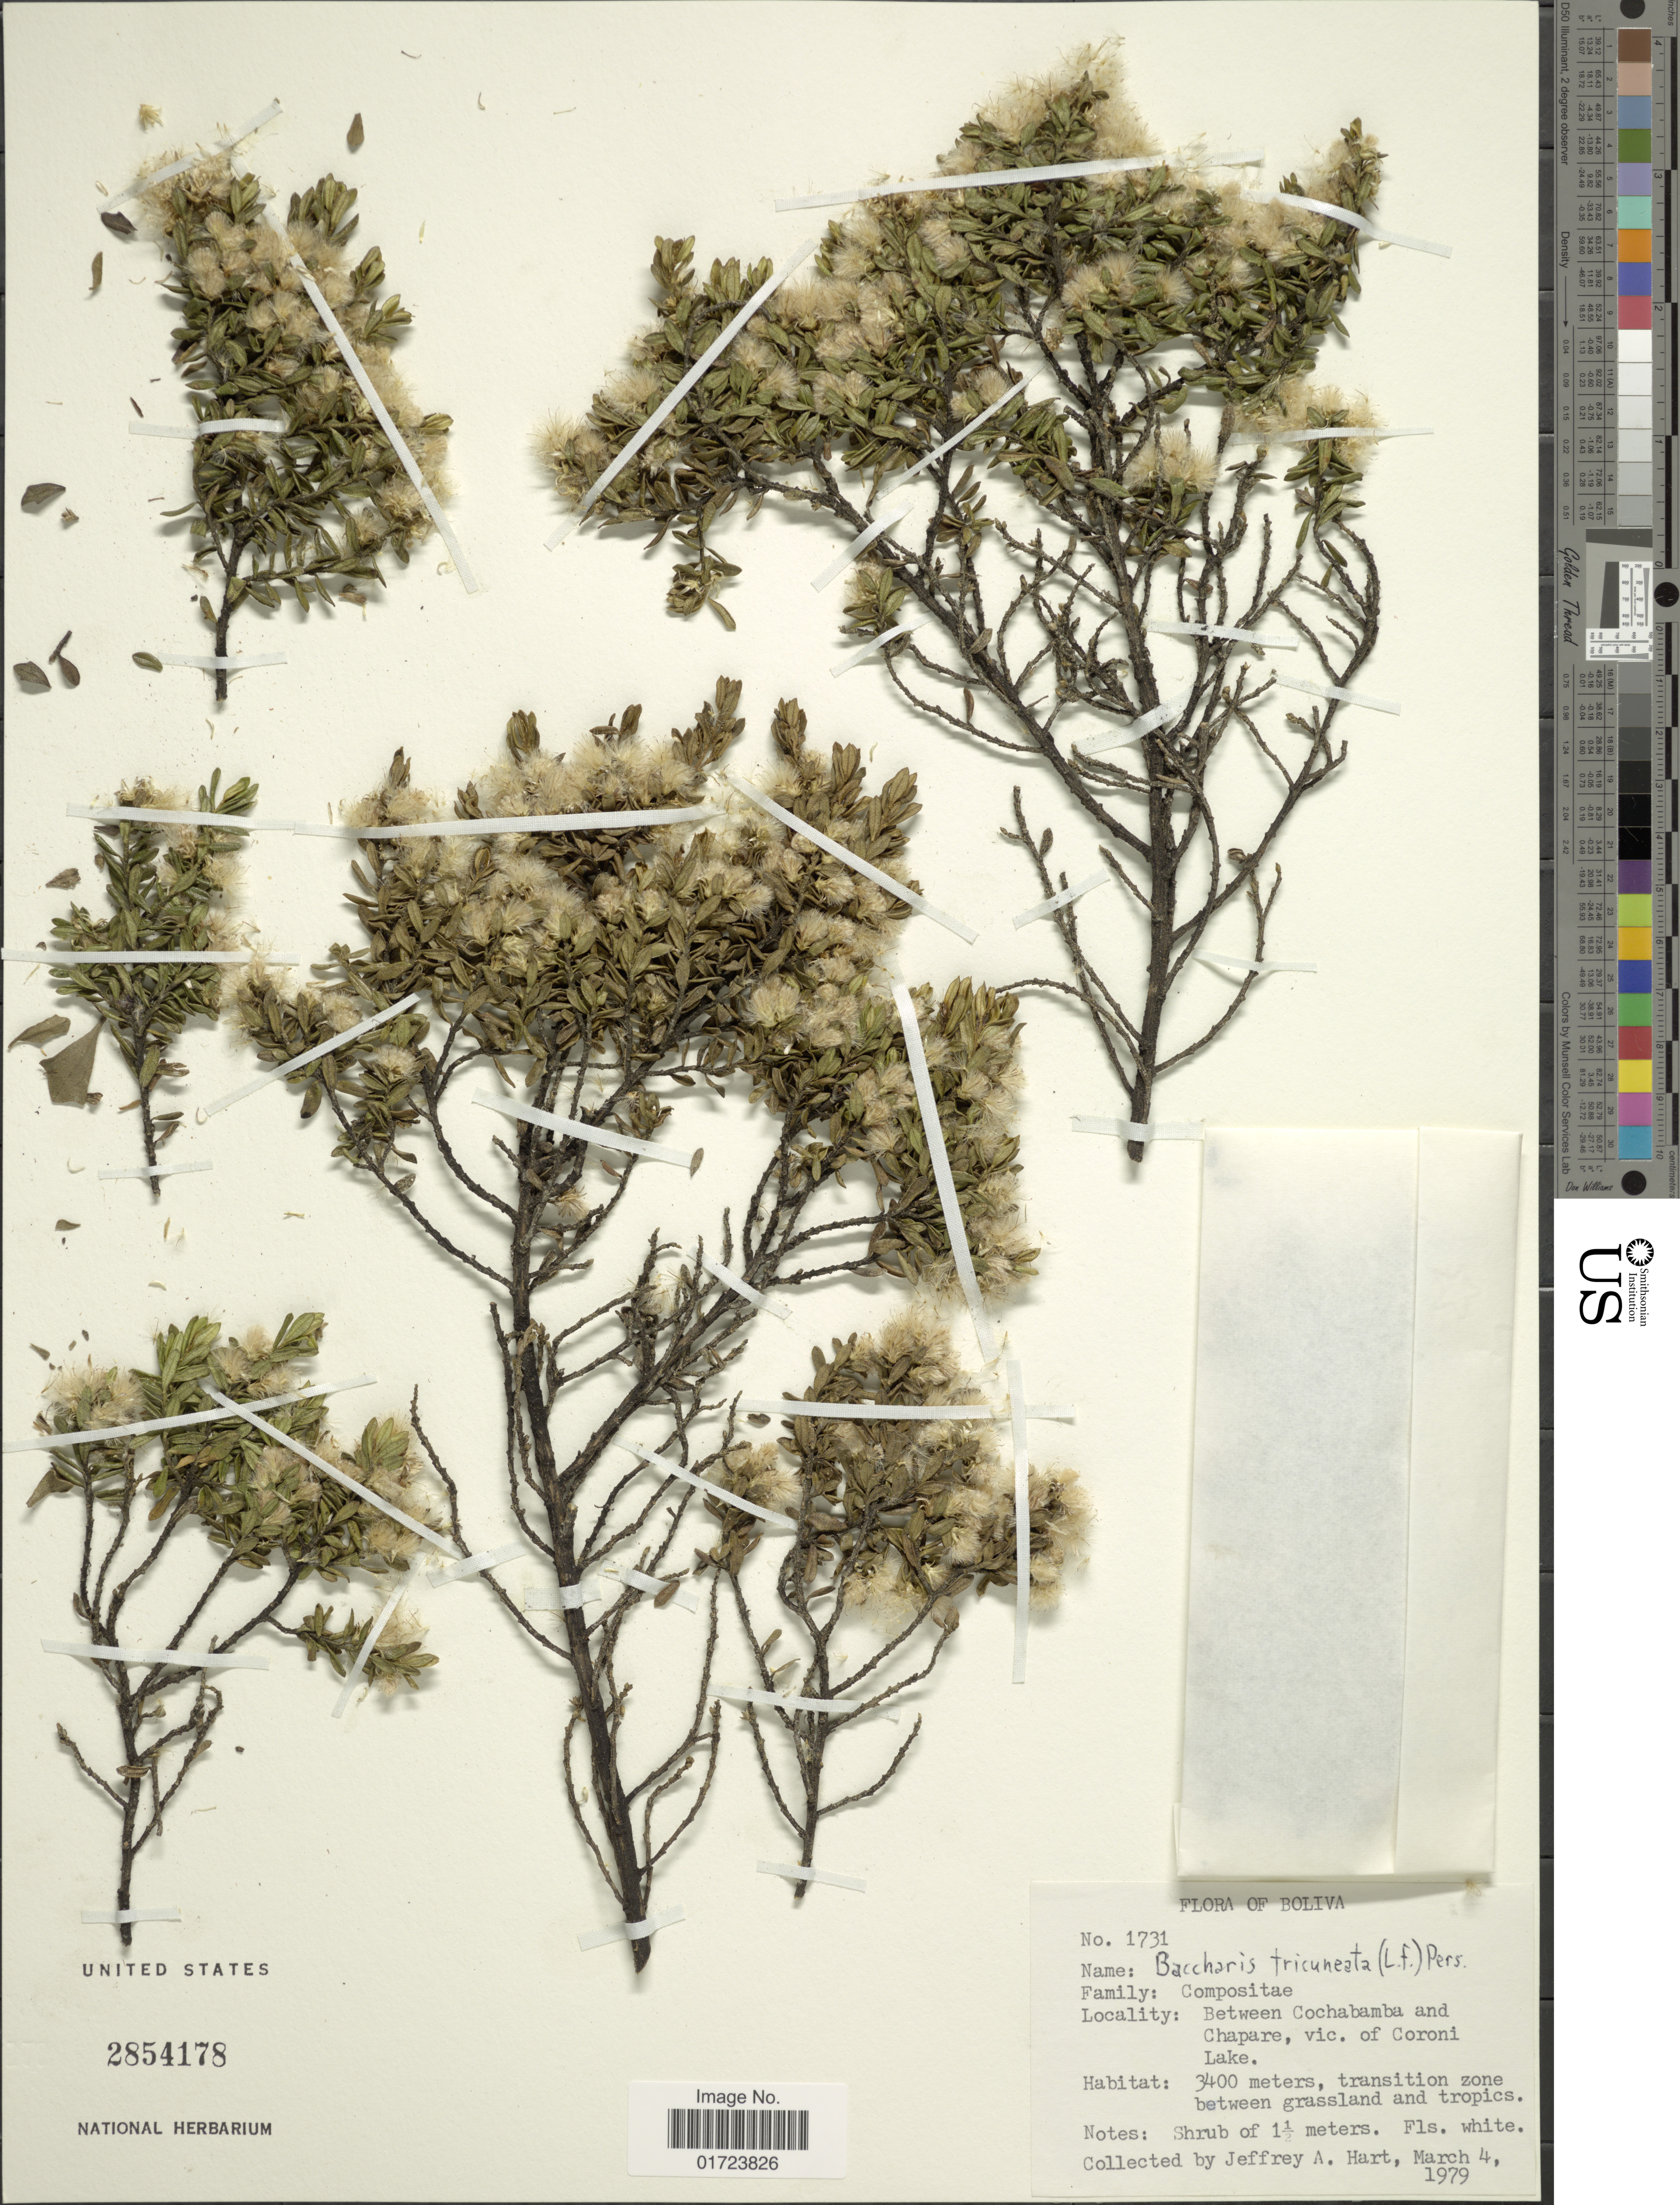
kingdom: Plantae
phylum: Tracheophyta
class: Magnoliopsida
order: Asterales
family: Asteraceae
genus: Baccharis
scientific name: Baccharis tricuneata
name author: (L. f.) Pers.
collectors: J. A. Hart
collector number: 1731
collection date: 1979-03-04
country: Bolivia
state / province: Cochabamba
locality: Between Cochabamba and Chapare, vic. of Coroni Lake.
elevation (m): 3400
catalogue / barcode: US 2854178